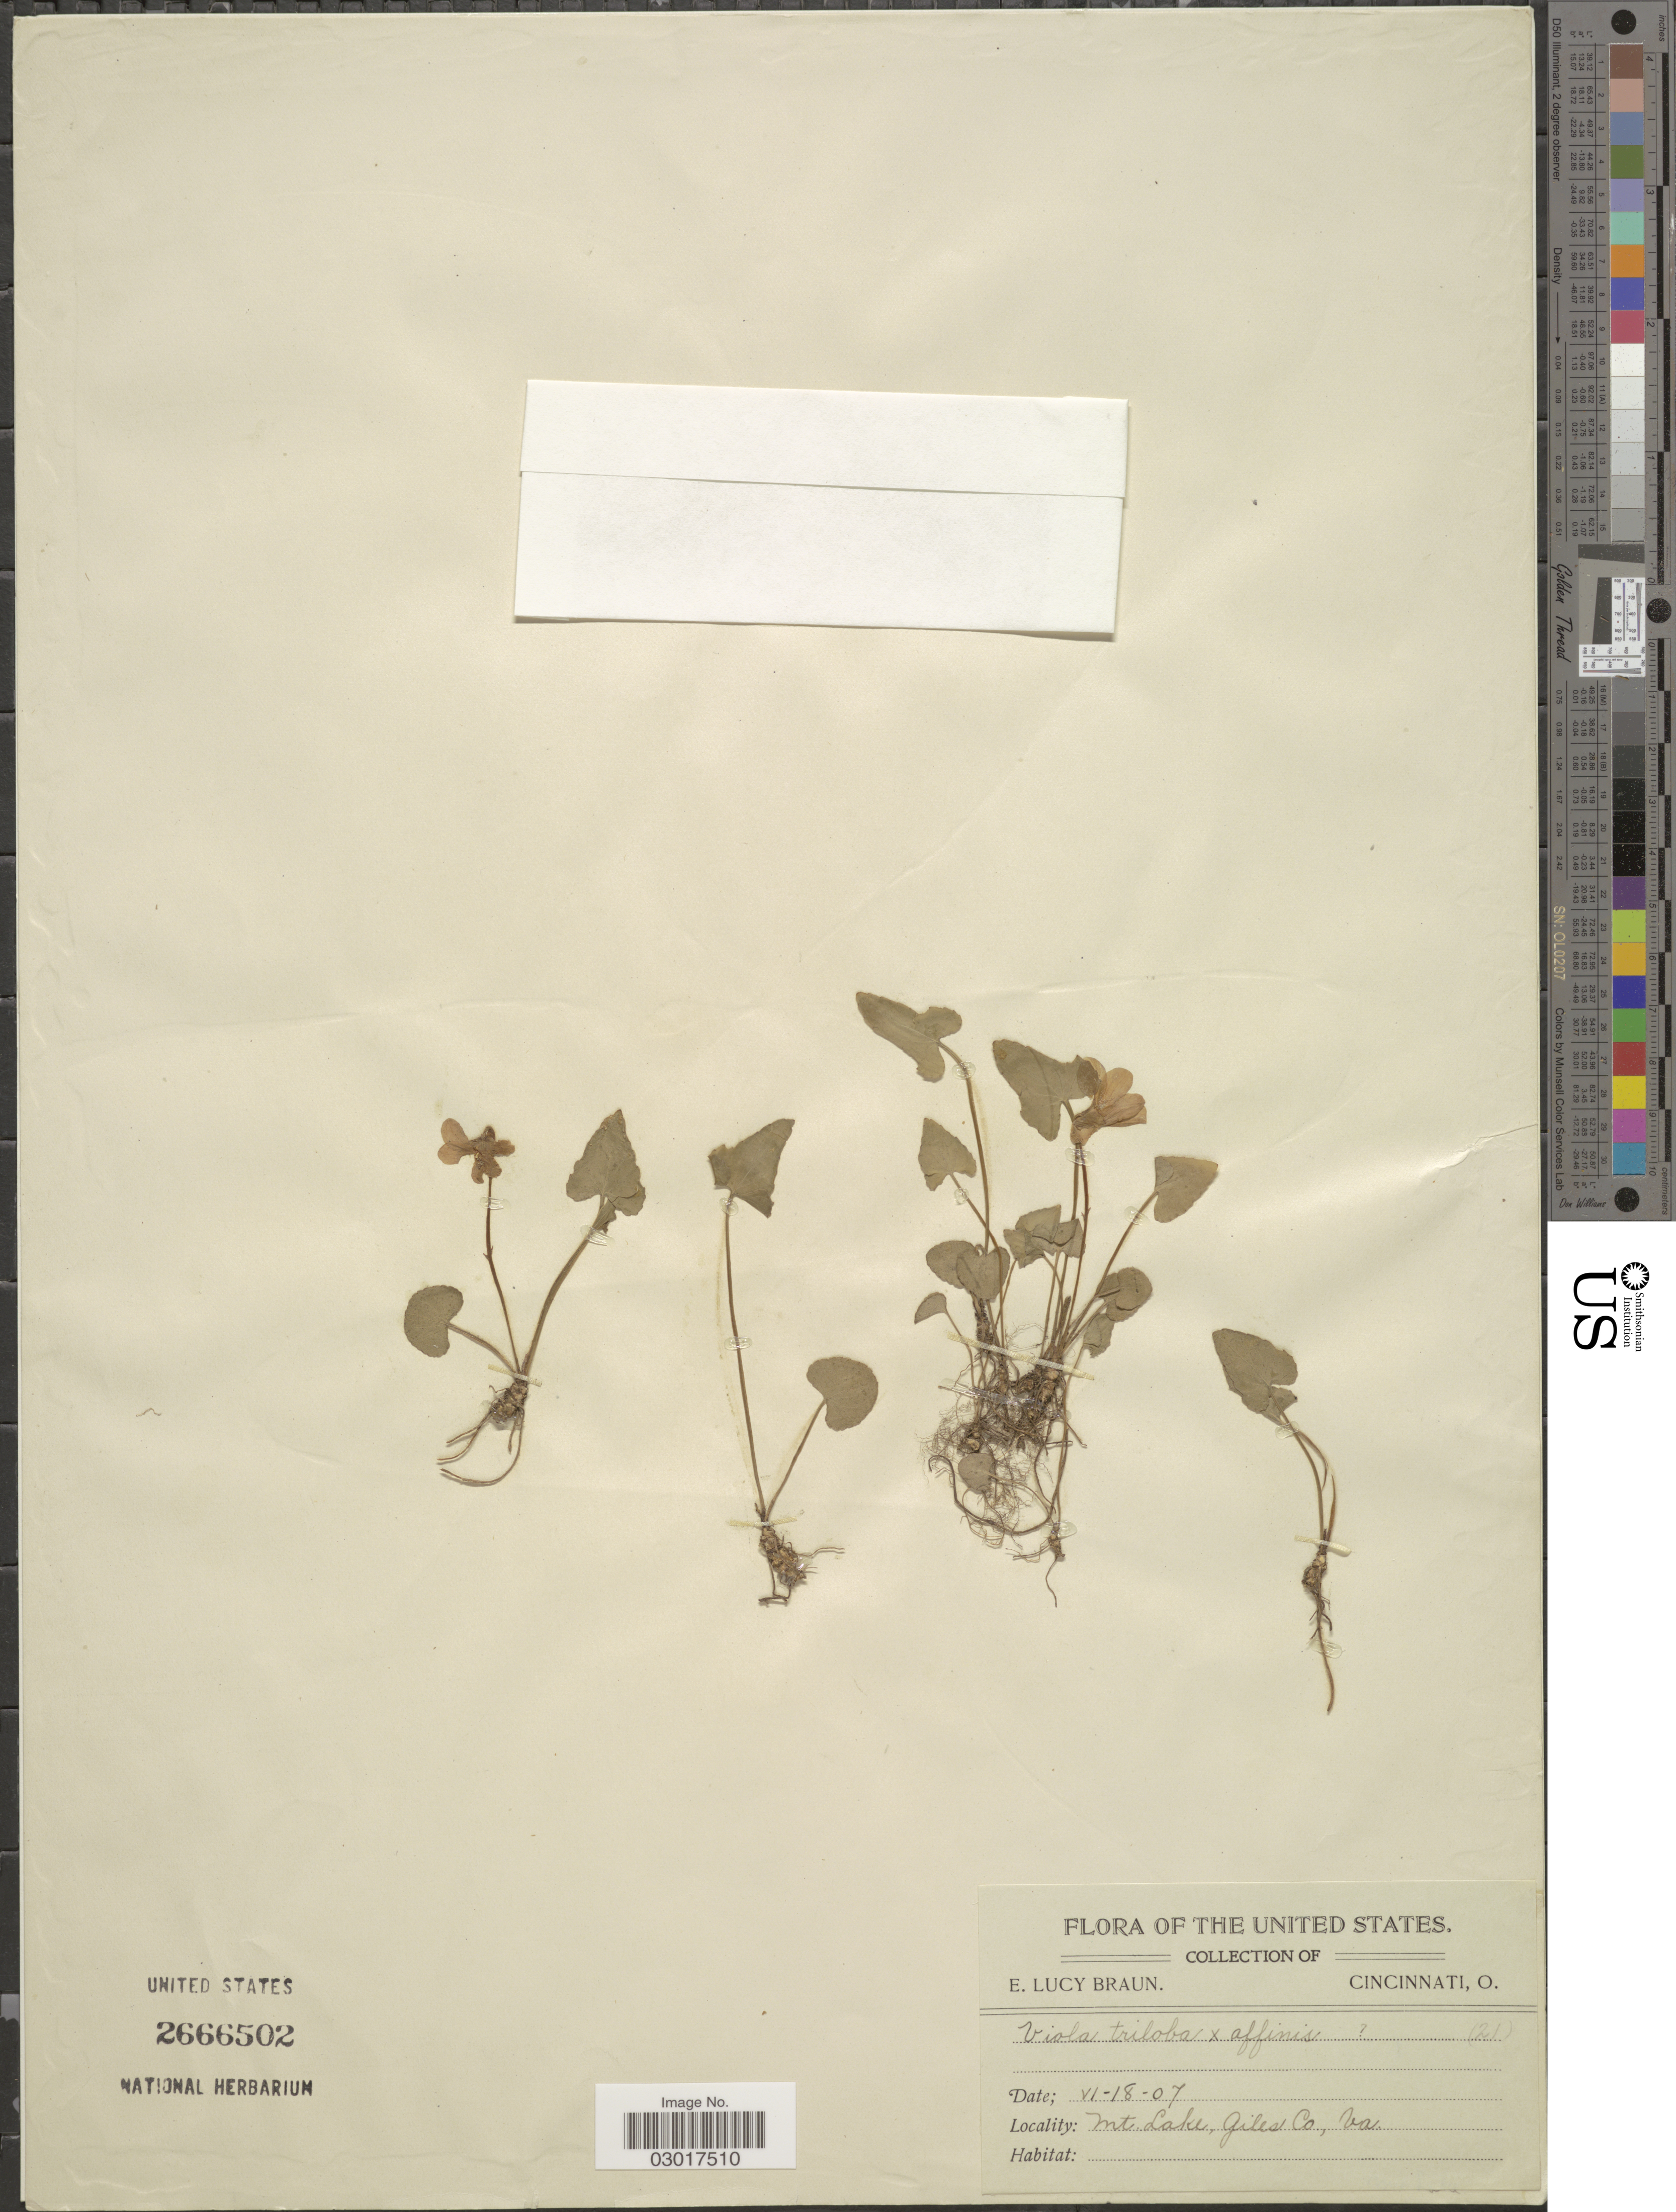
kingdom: Plantae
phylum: Tracheophyta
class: Magnoliopsida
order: Malpighiales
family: Violaceae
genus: Viola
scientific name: Viola triloba x V. affinis LeConte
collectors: E. L. Braun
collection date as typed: Transcribed d/m/y: 18/6/7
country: United States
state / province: Virginia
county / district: Giles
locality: Mt. Lake, Giles Co.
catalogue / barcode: US 2666502